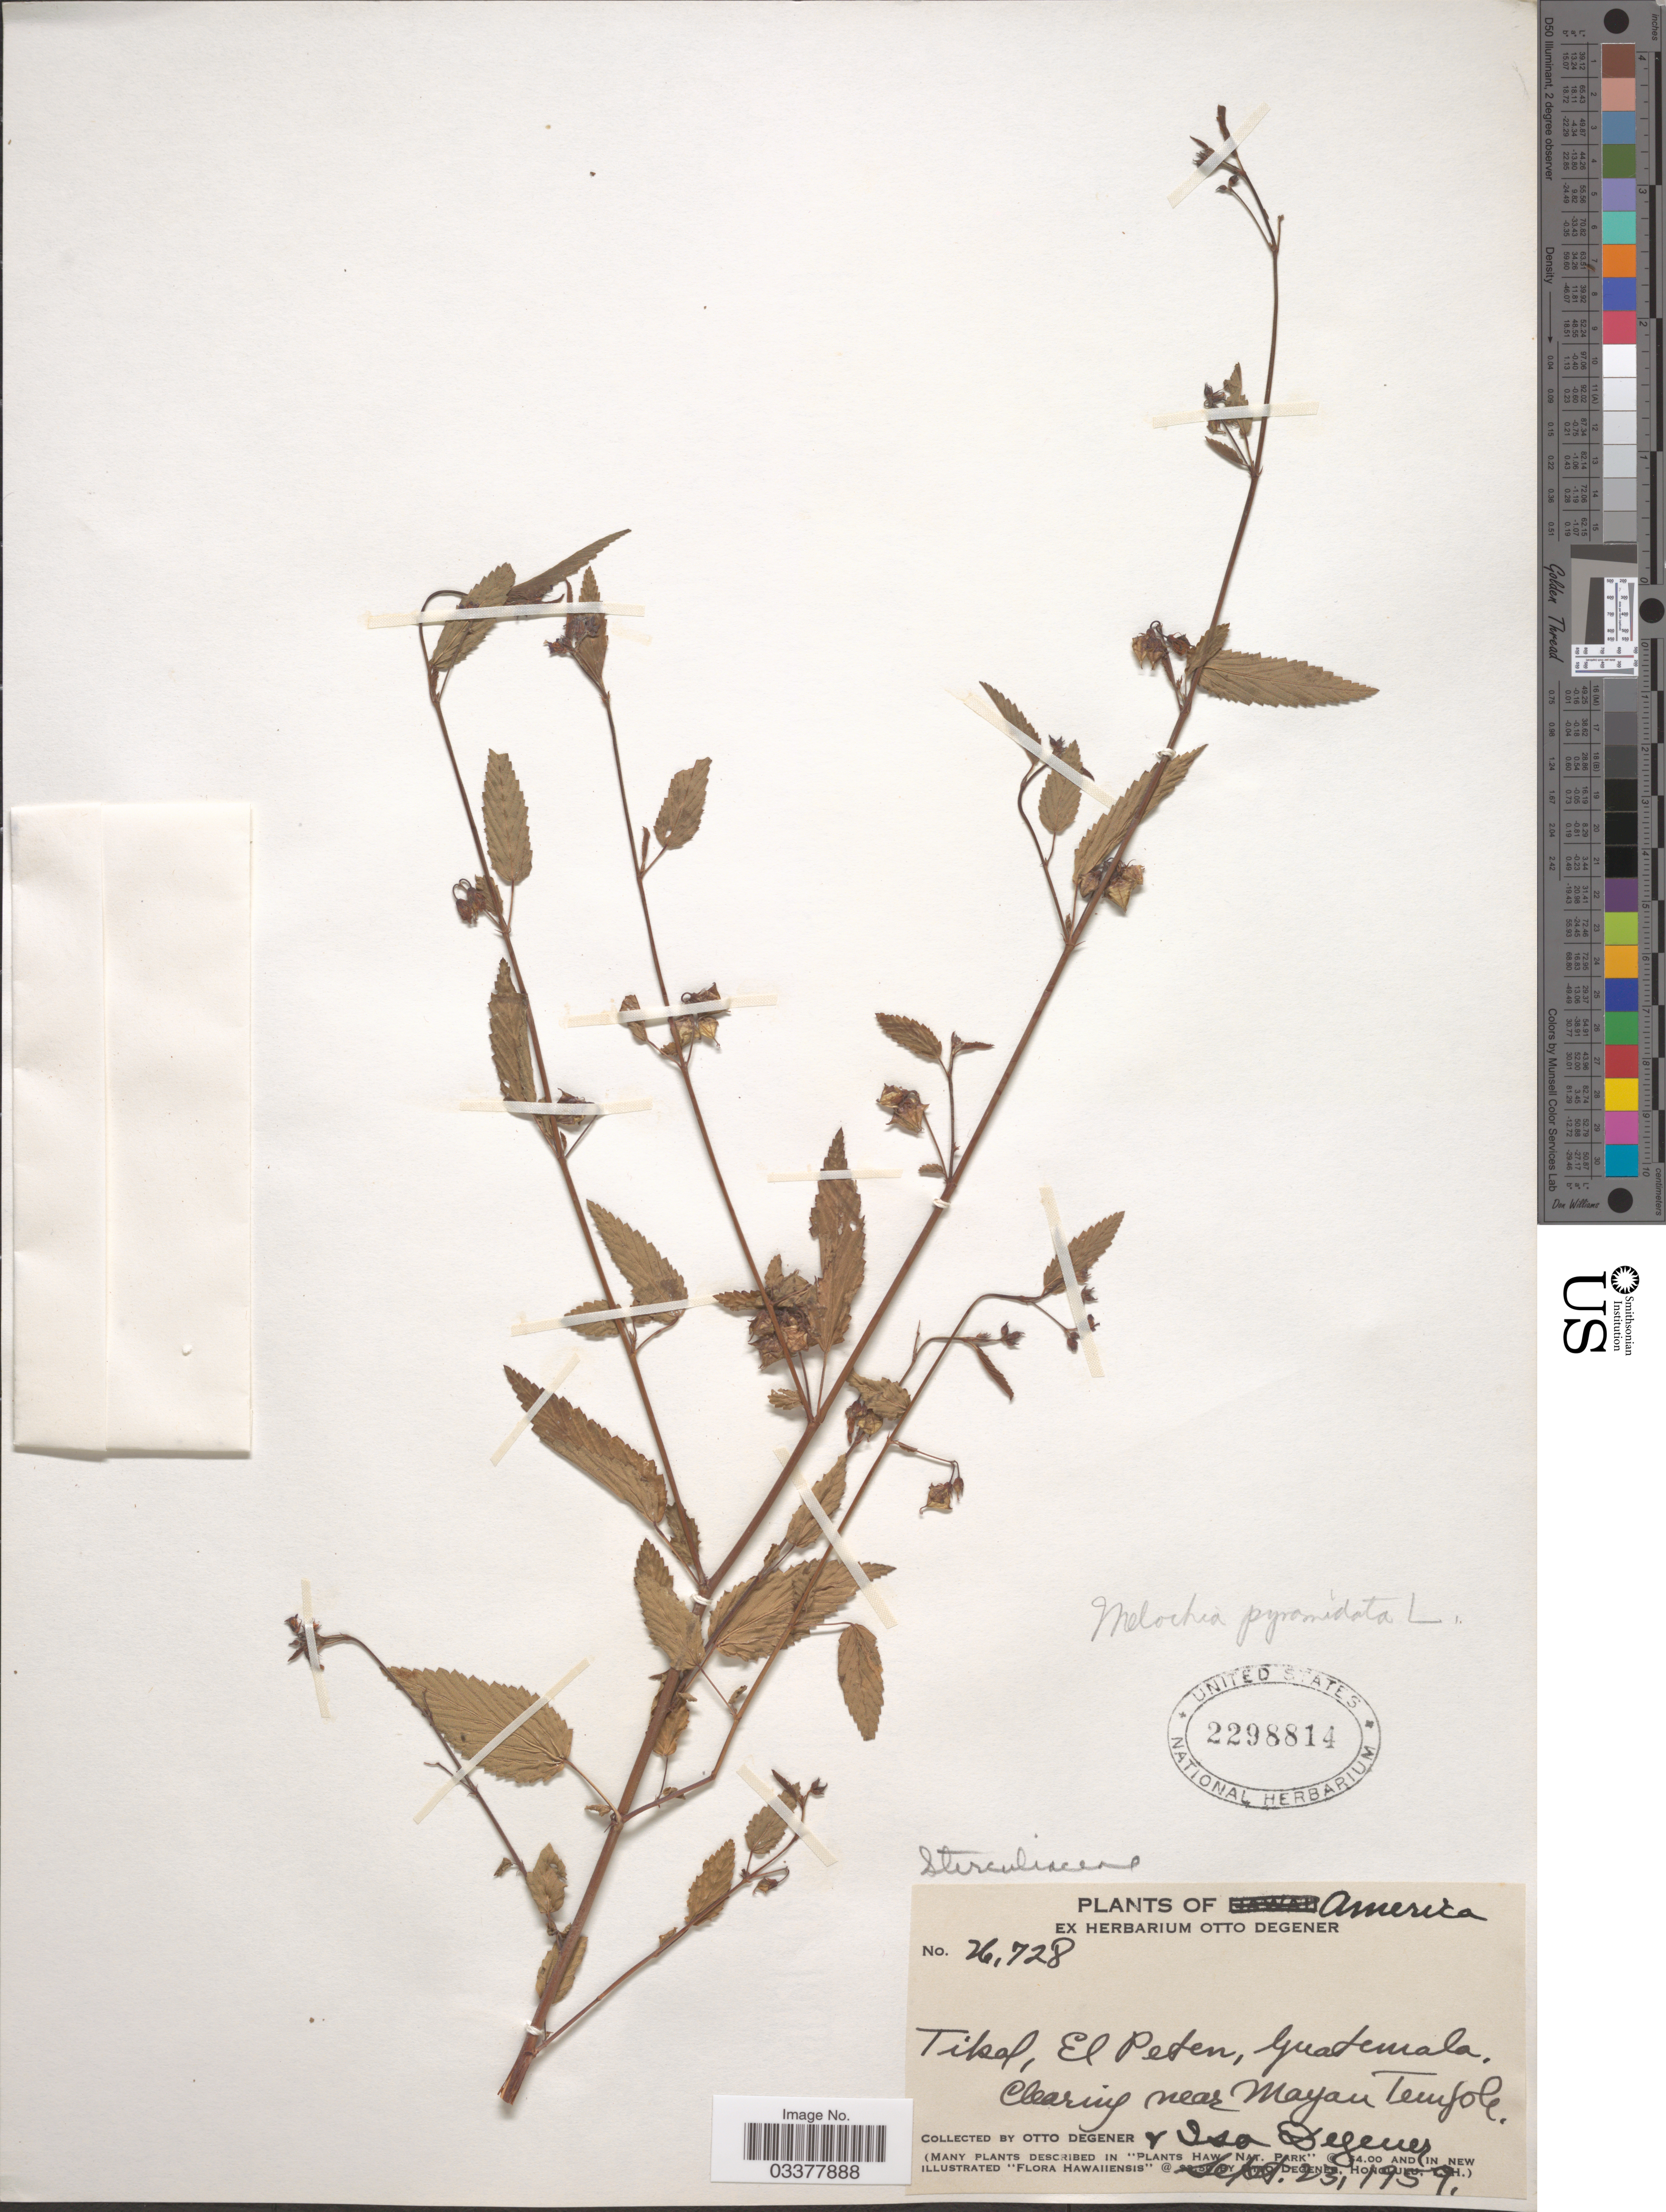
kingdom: Plantae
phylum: Tracheophyta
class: Magnoliopsida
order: Malvales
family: Malvaceae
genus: Melochia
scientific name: Melochia pyramidata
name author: L.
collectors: O. Degener & I. Degener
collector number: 26728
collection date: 1959-09-23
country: Guatemala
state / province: El Petén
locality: America. Tikal. Clearing near Mayan Temple.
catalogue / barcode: US 2298814